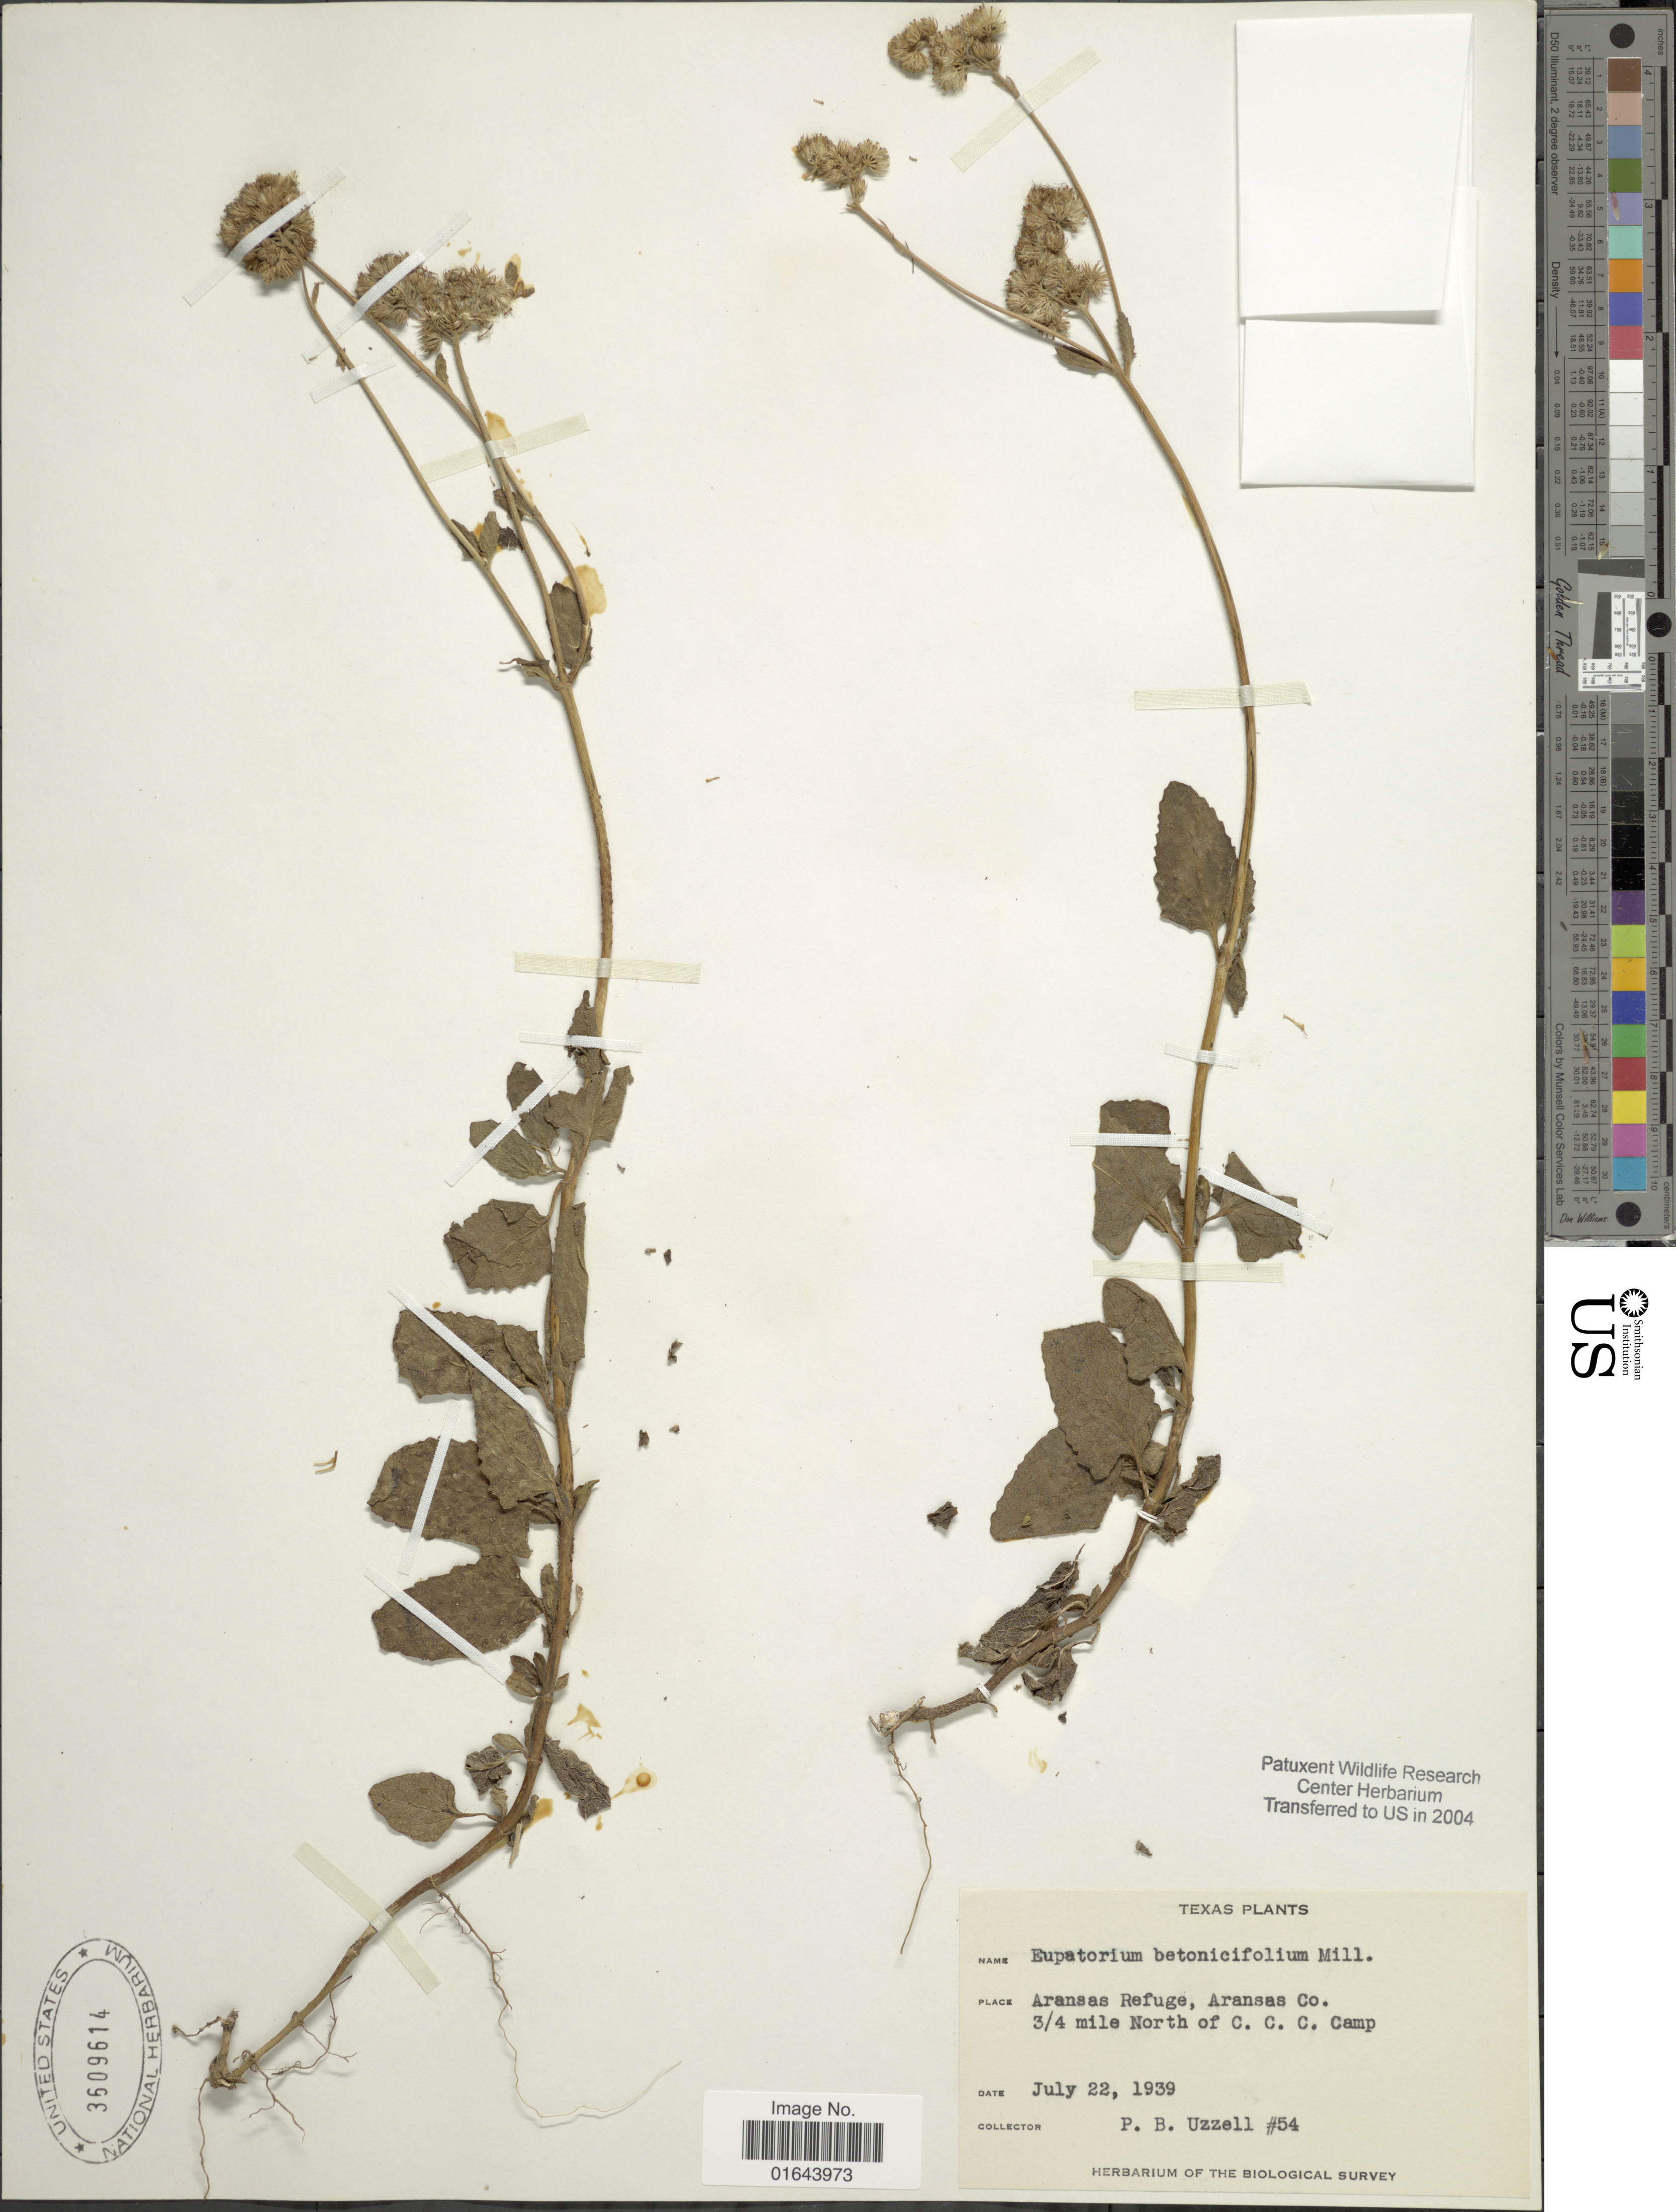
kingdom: Plantae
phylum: Tracheophyta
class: Magnoliopsida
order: Asterales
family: Asteraceae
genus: Conoclinium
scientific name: Conoclinium betonicifolium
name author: (Mill.) R.M. King & H. Rob.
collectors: P. Uzzell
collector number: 54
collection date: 1939-07-22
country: United States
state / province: Texas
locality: Aransas Refuge, Aransas Co. 3/4 mile North of C.C.C. Camp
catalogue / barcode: US 3609614